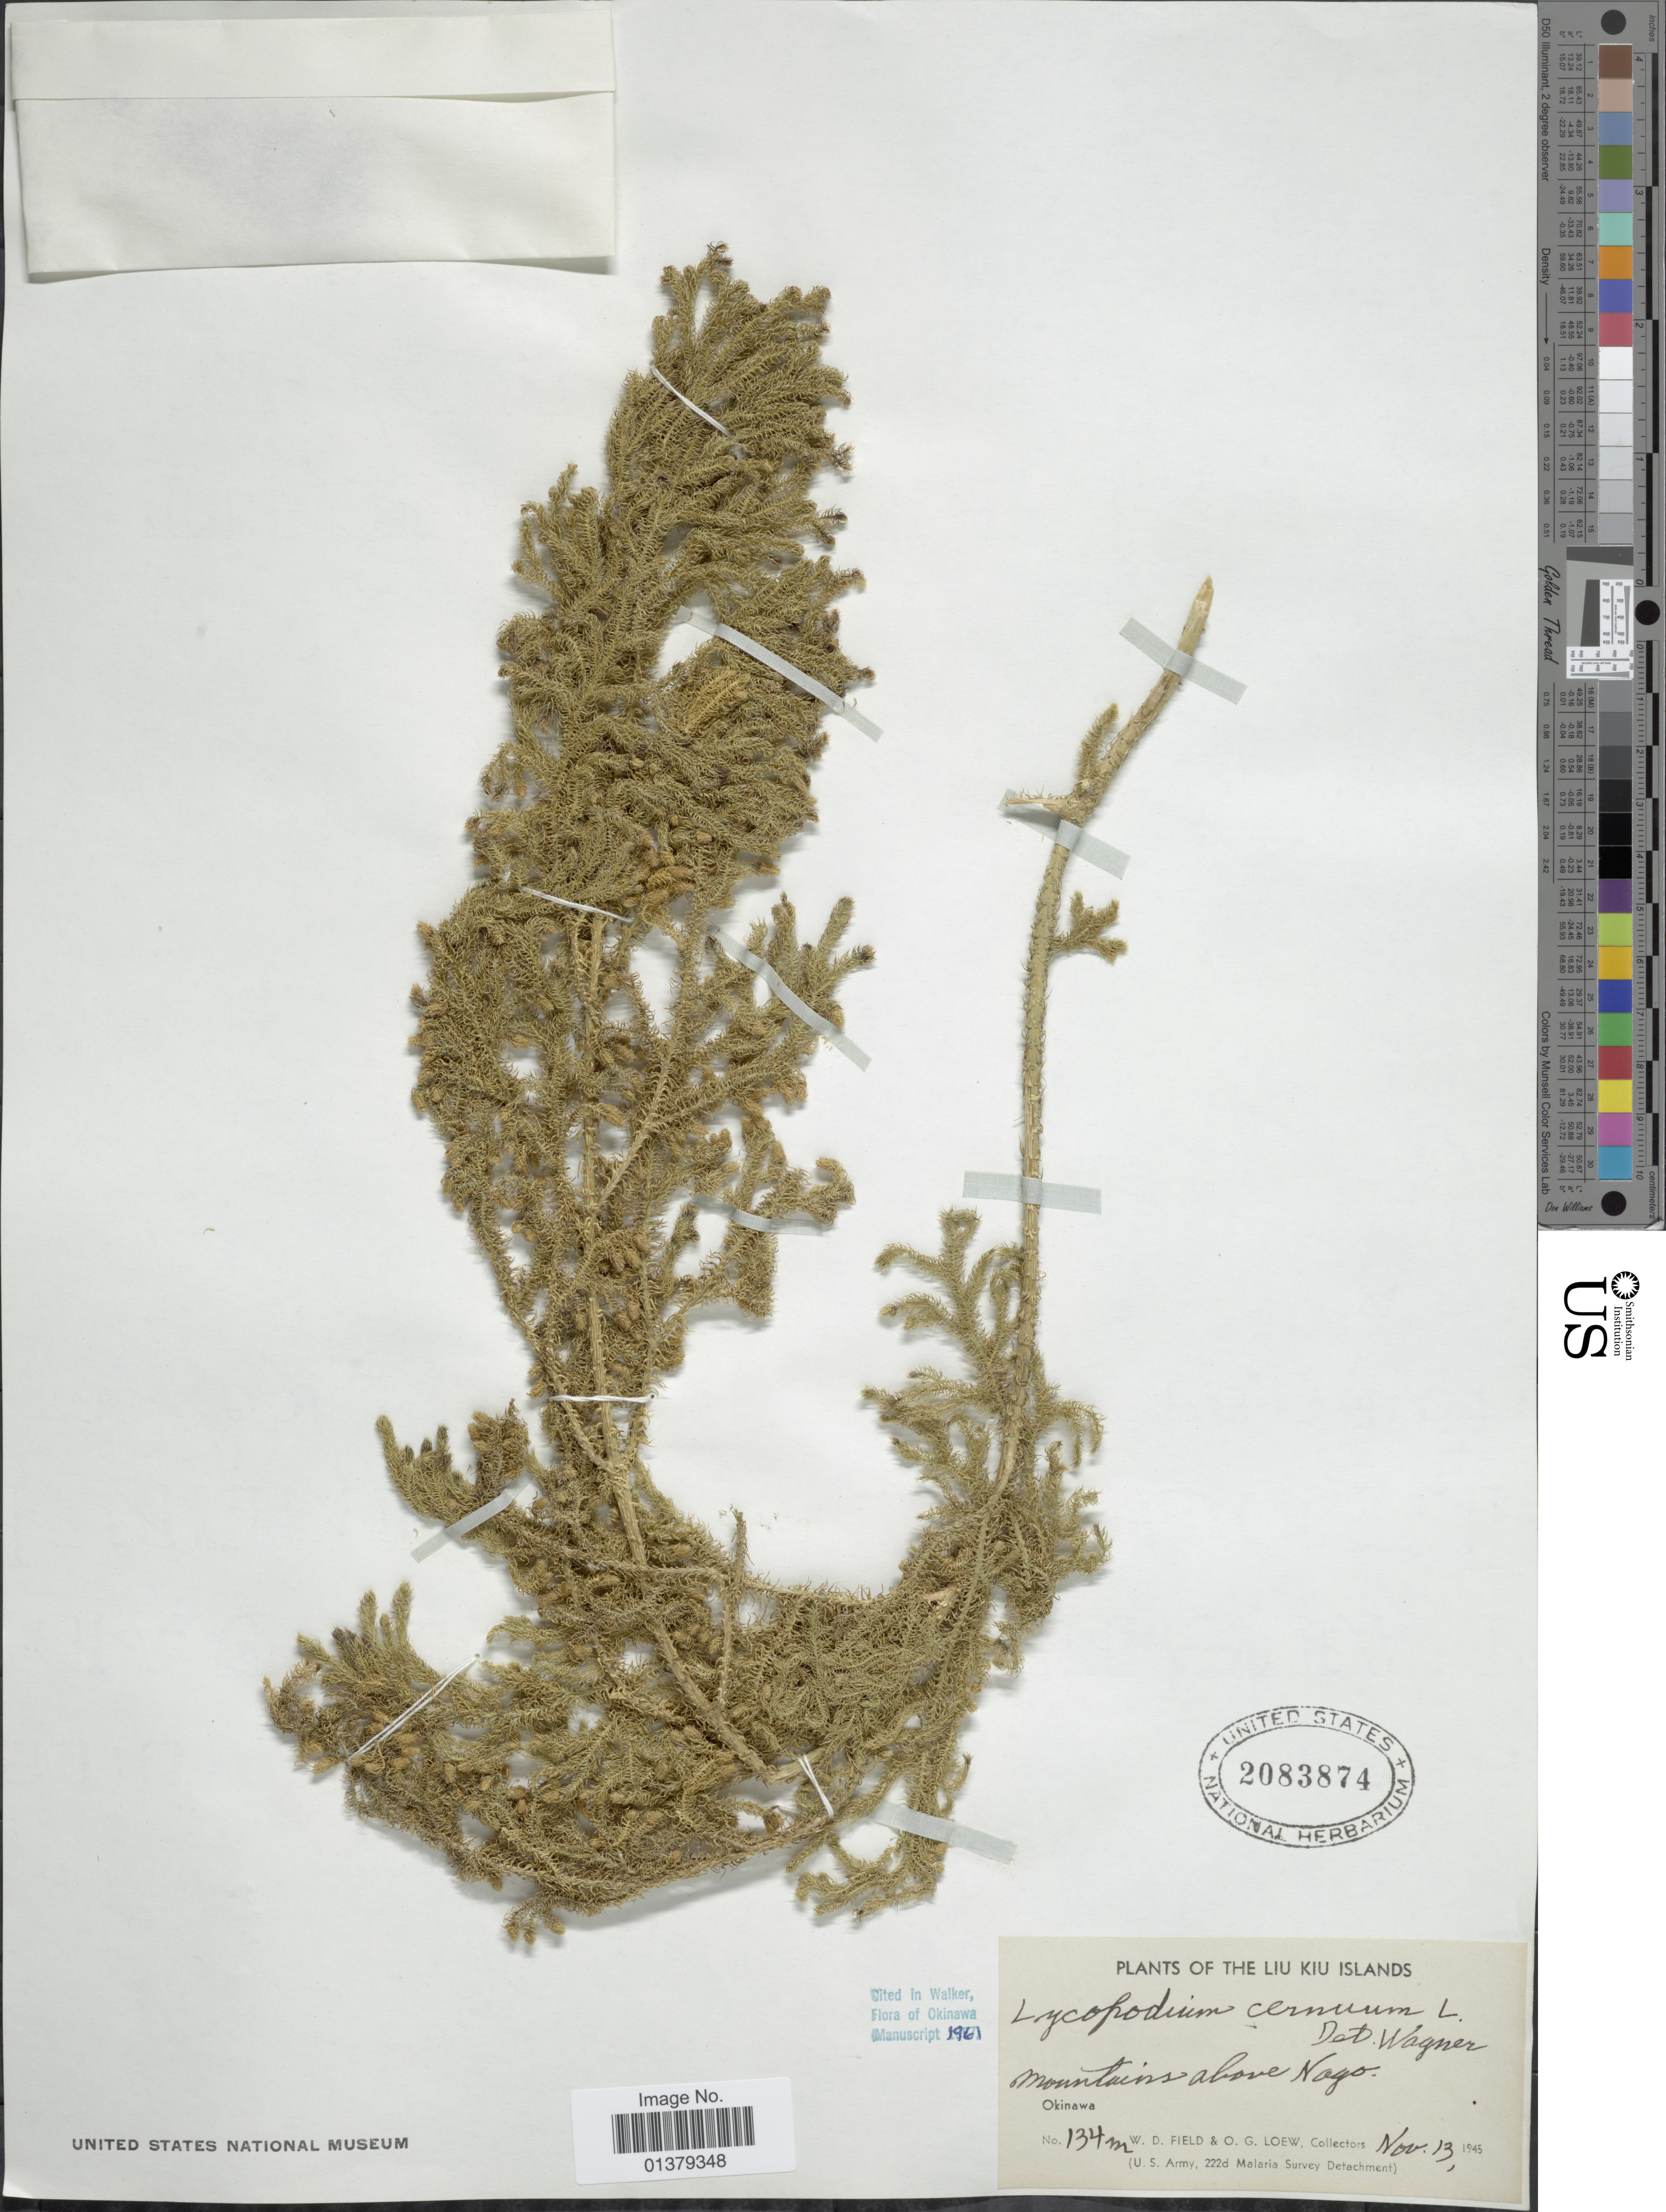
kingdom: Plantae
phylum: Tracheophyta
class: Lycopodiopsida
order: Lycopodiales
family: Lycopodiaceae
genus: Palhinhaea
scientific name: Palhinhaea cernua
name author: (L.) Vasc. & Franco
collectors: W. D. Field & O. G. Loew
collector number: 134m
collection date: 1945-11-13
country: Japan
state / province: Okinawa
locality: The Liu Kiu Islands, Mountains above Nago.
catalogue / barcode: US 2083874